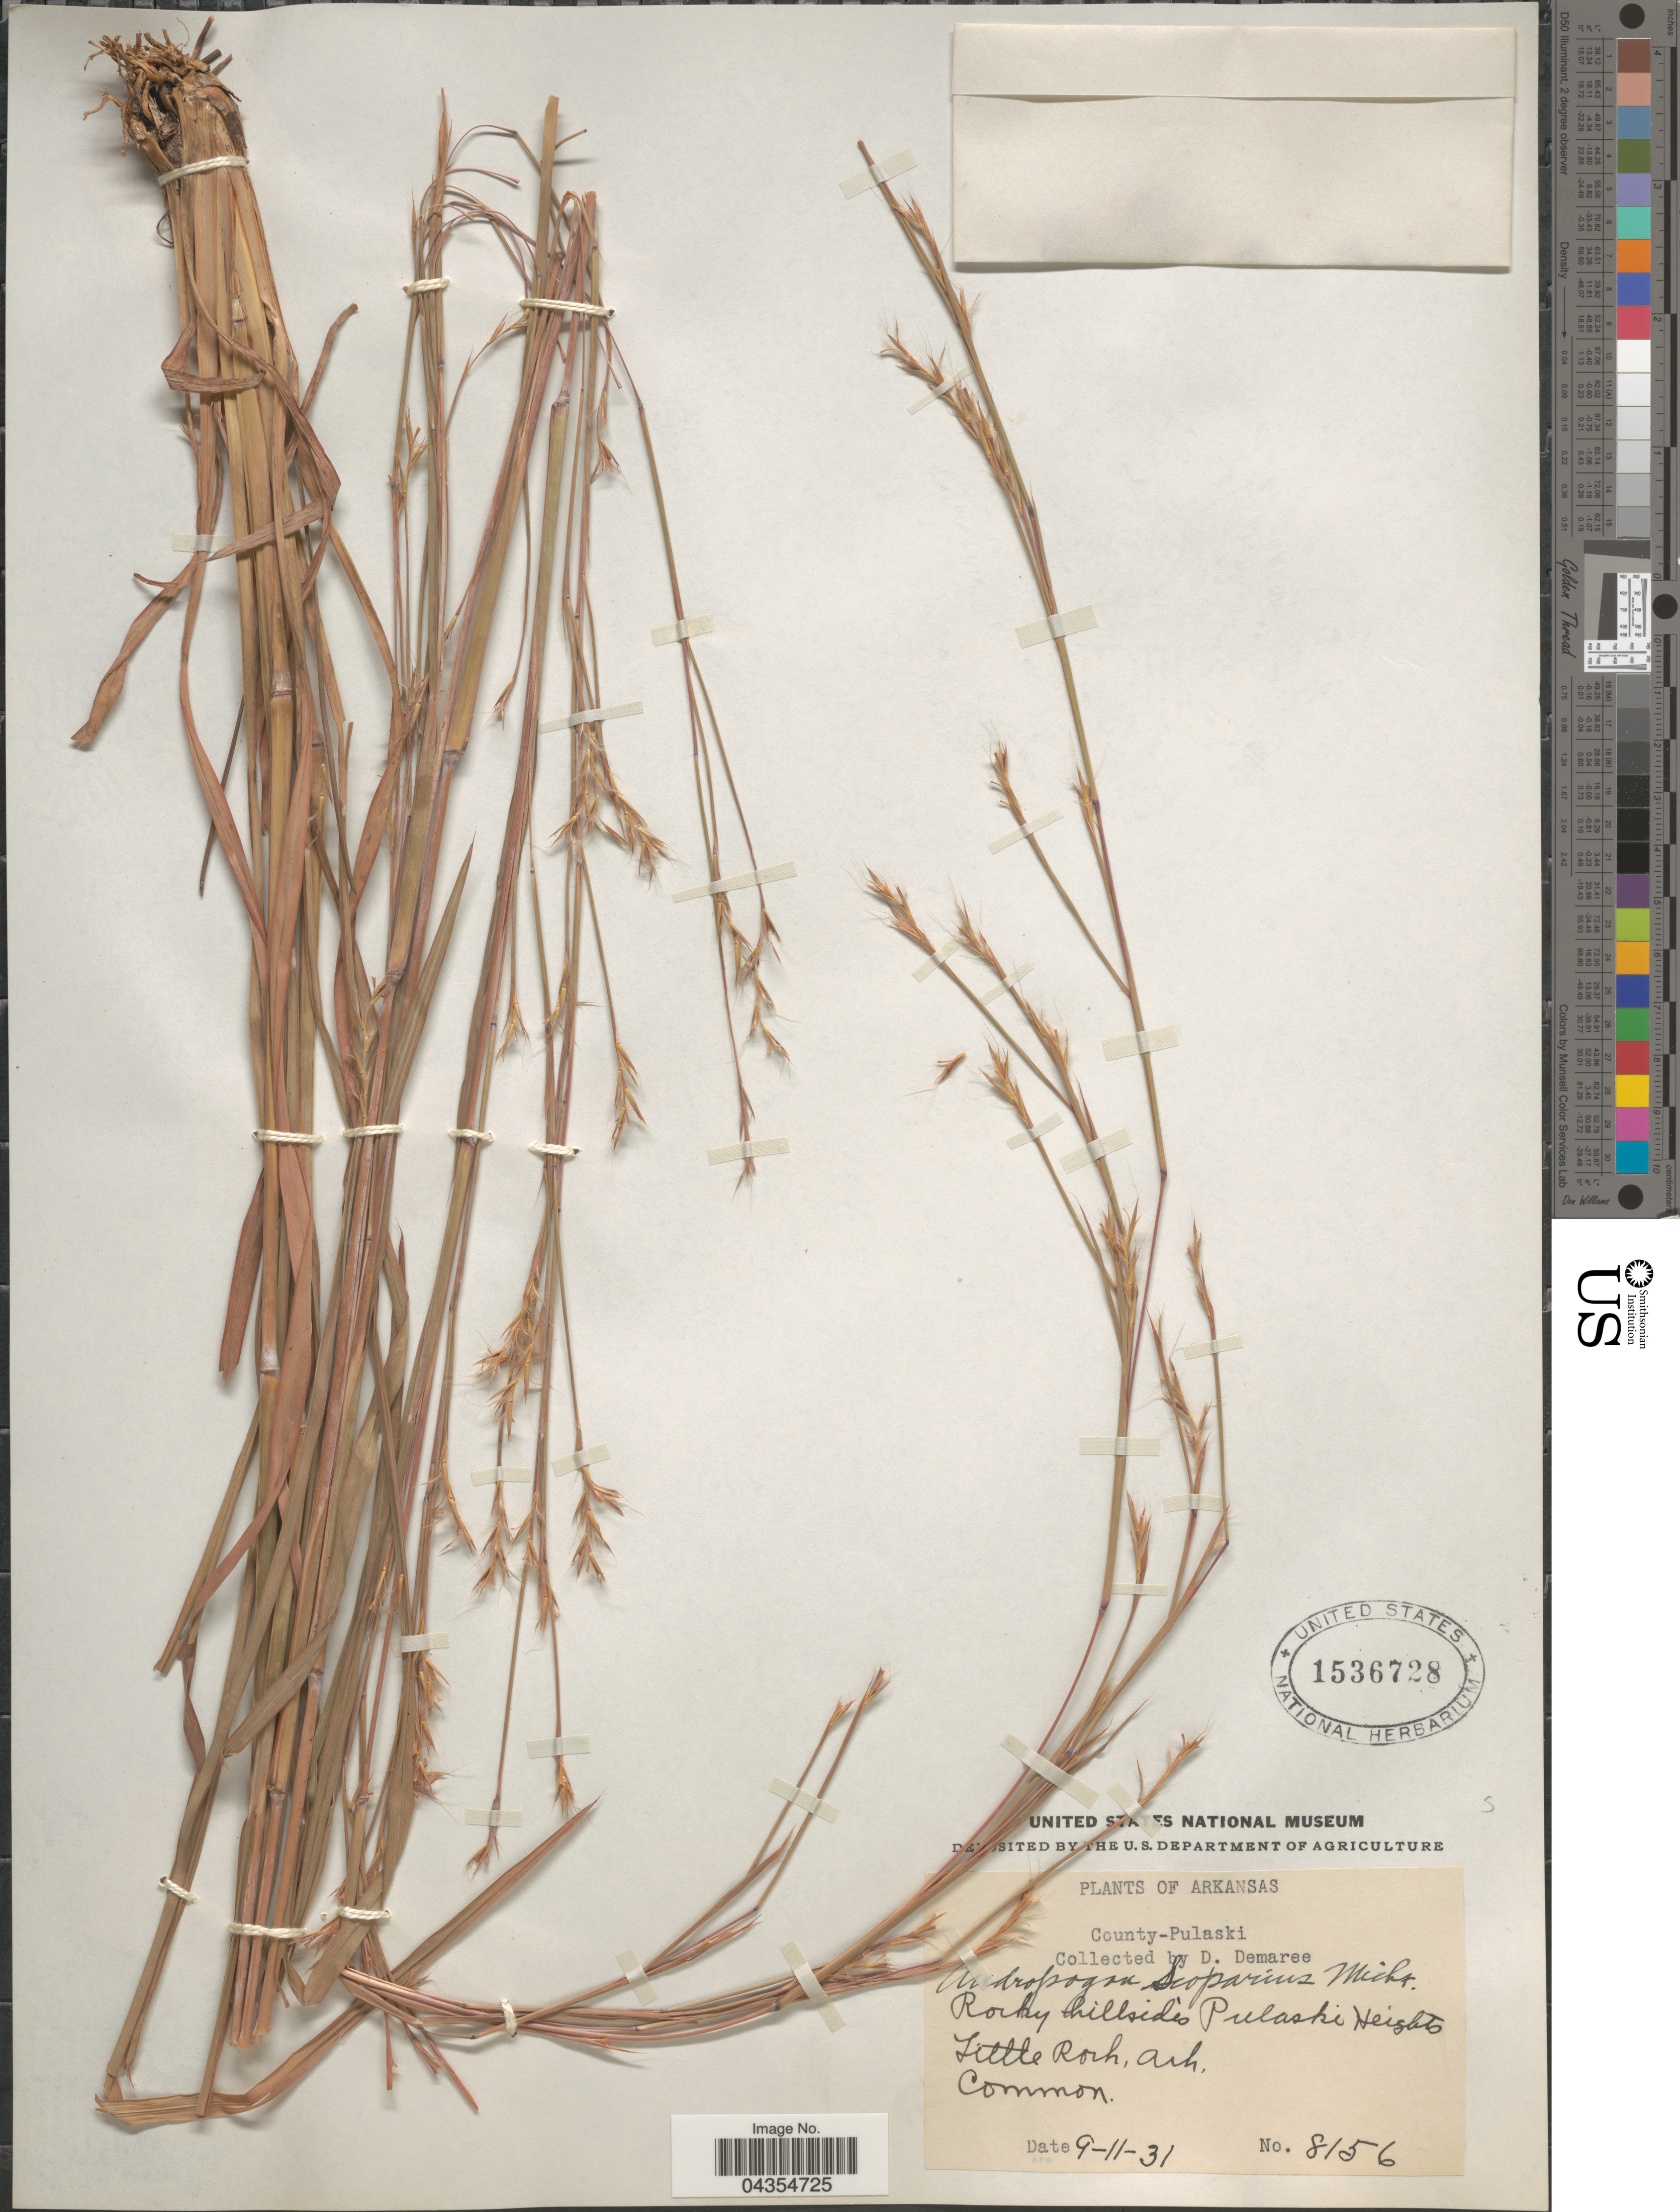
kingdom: Plantae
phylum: Tracheophyta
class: Liliopsida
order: Poales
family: Poaceae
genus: Schizachyrium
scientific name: Schizachyrium sanguineum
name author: (Retz.) Alston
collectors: D. Demaree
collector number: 8156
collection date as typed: Transcribed d/m/y: 11/9/31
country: United States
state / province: Arkansas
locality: County-Pulaski. Rocky hillsides Pulaski Heights. Little Rock.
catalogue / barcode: US 1536728